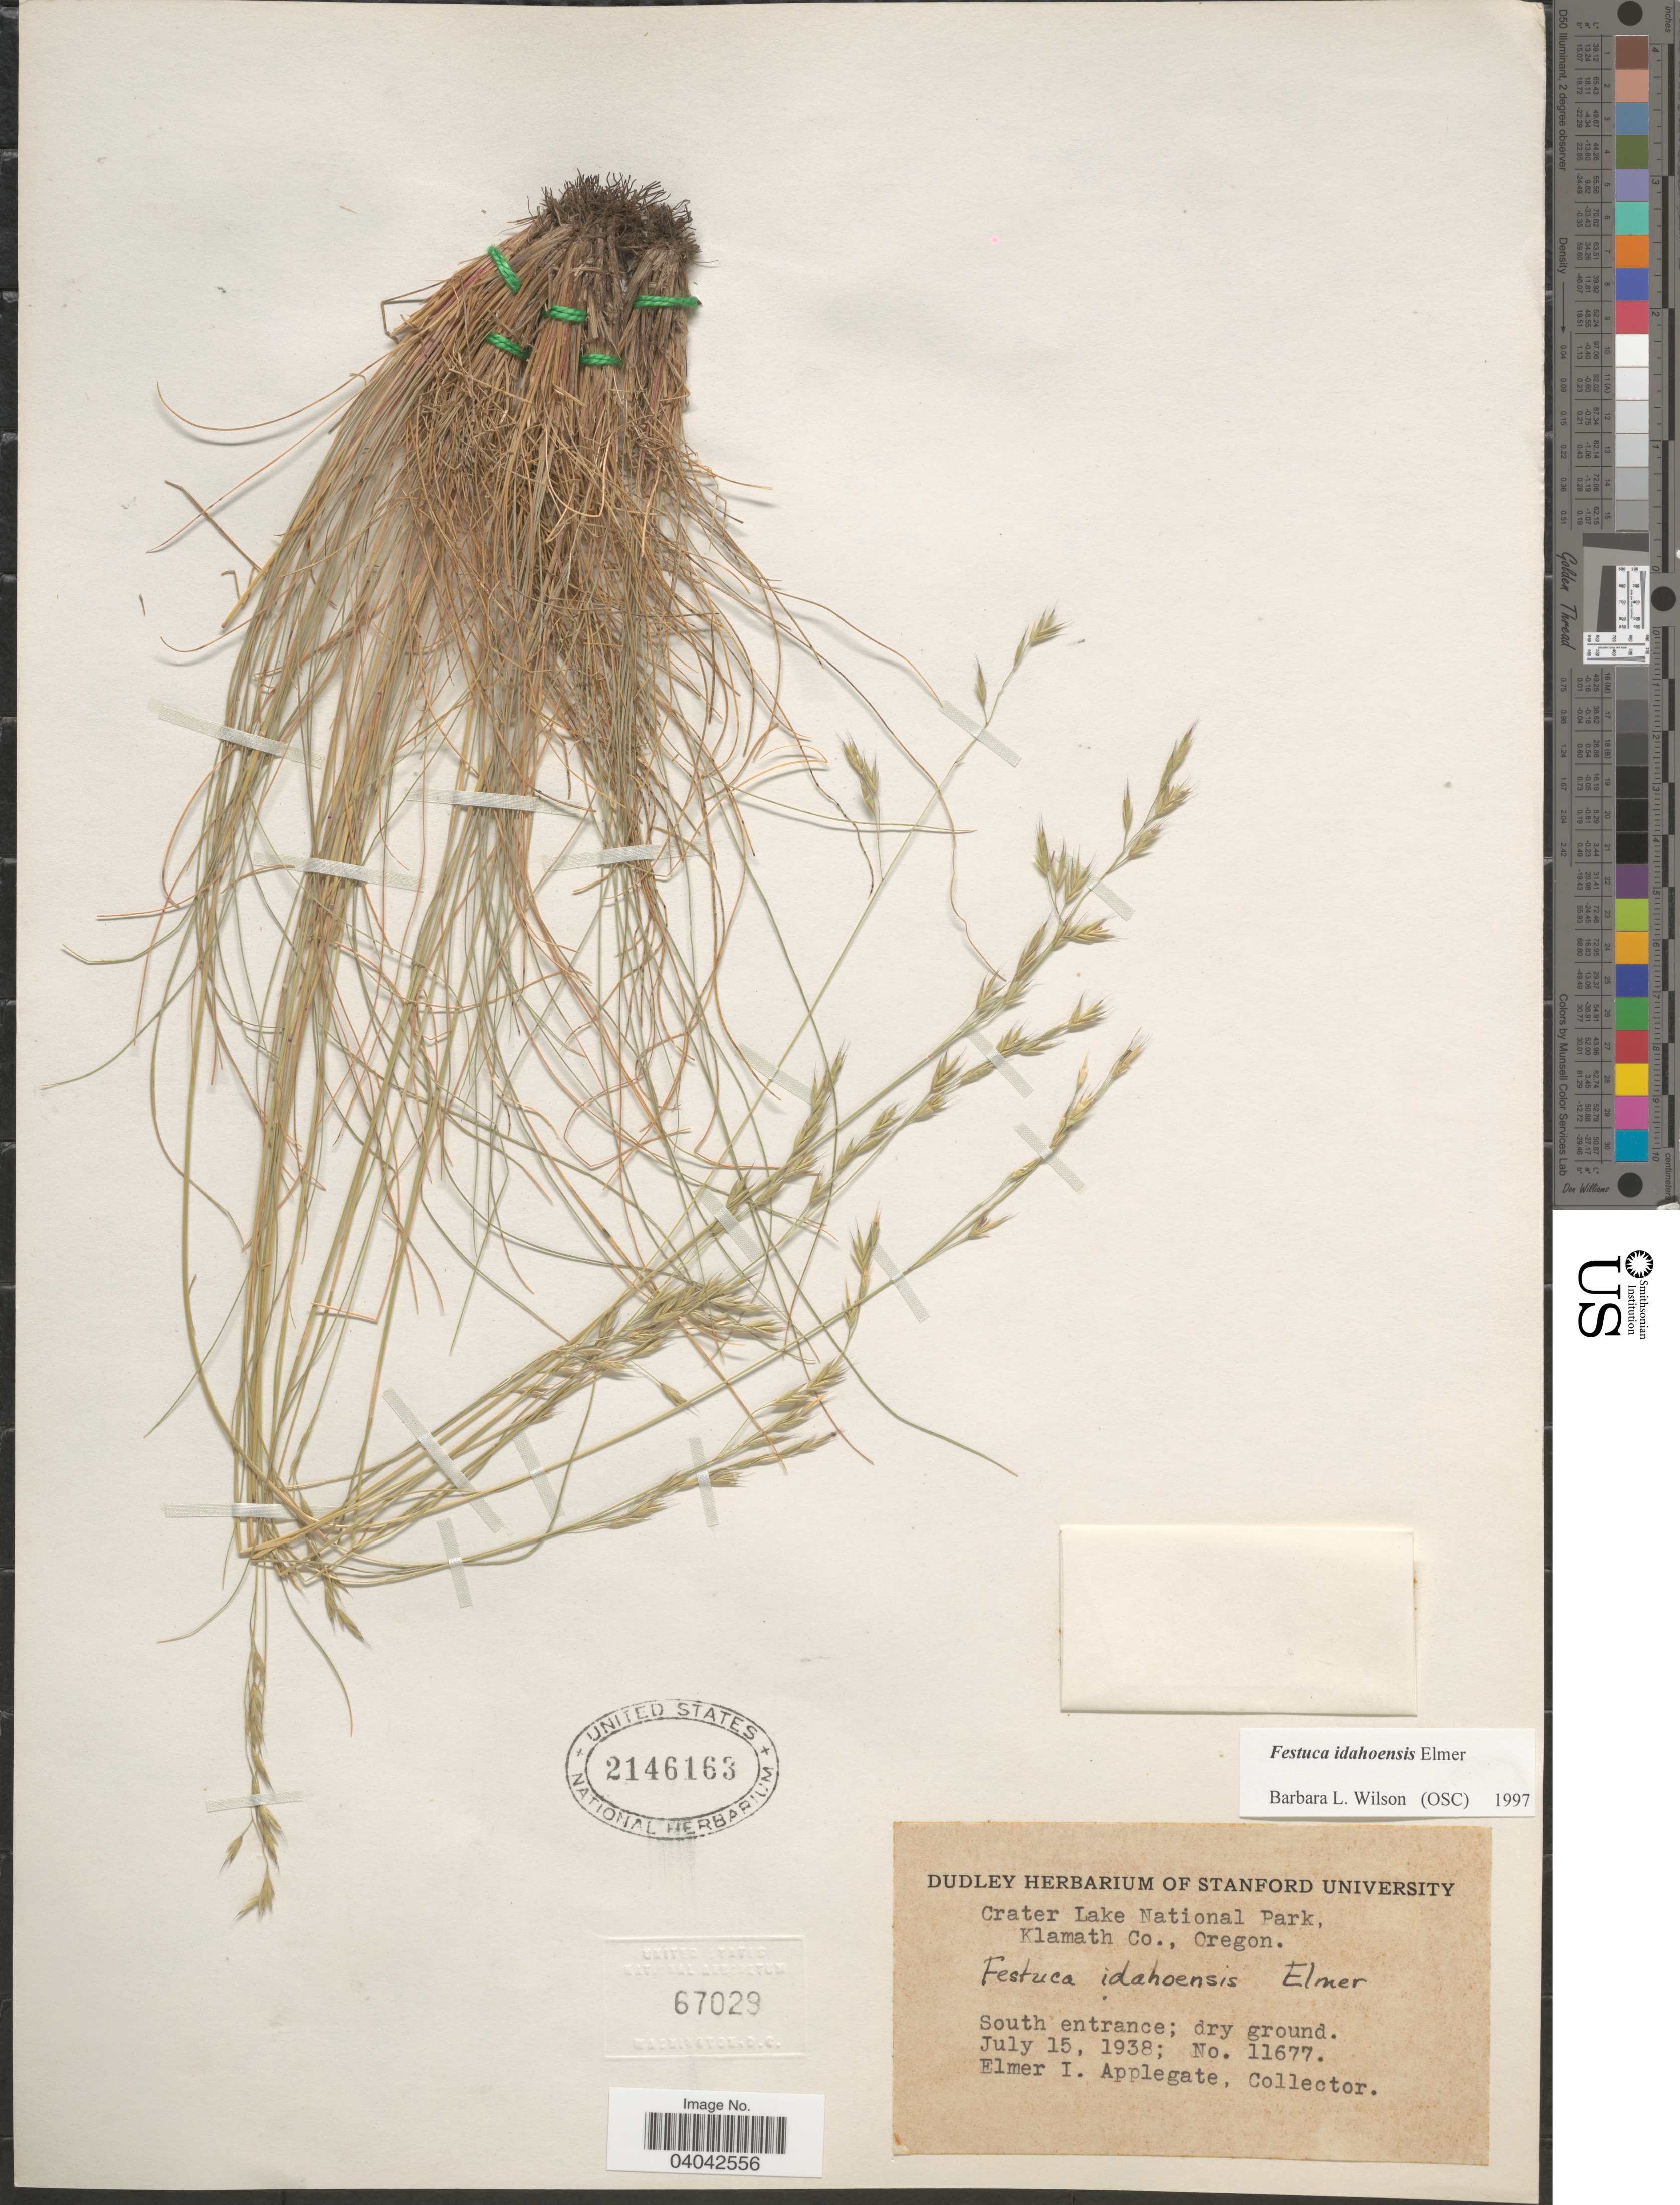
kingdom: Plantae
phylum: Tracheophyta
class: Liliopsida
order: Poales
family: Poaceae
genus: Festuca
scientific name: Festuca idahoensis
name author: Elmer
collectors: E. I. Applegate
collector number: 11677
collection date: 1938-07-15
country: United States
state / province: Oregon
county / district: Klamath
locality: Crater Lake National Park. Klamath Co. South entrance.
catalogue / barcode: US 2146163